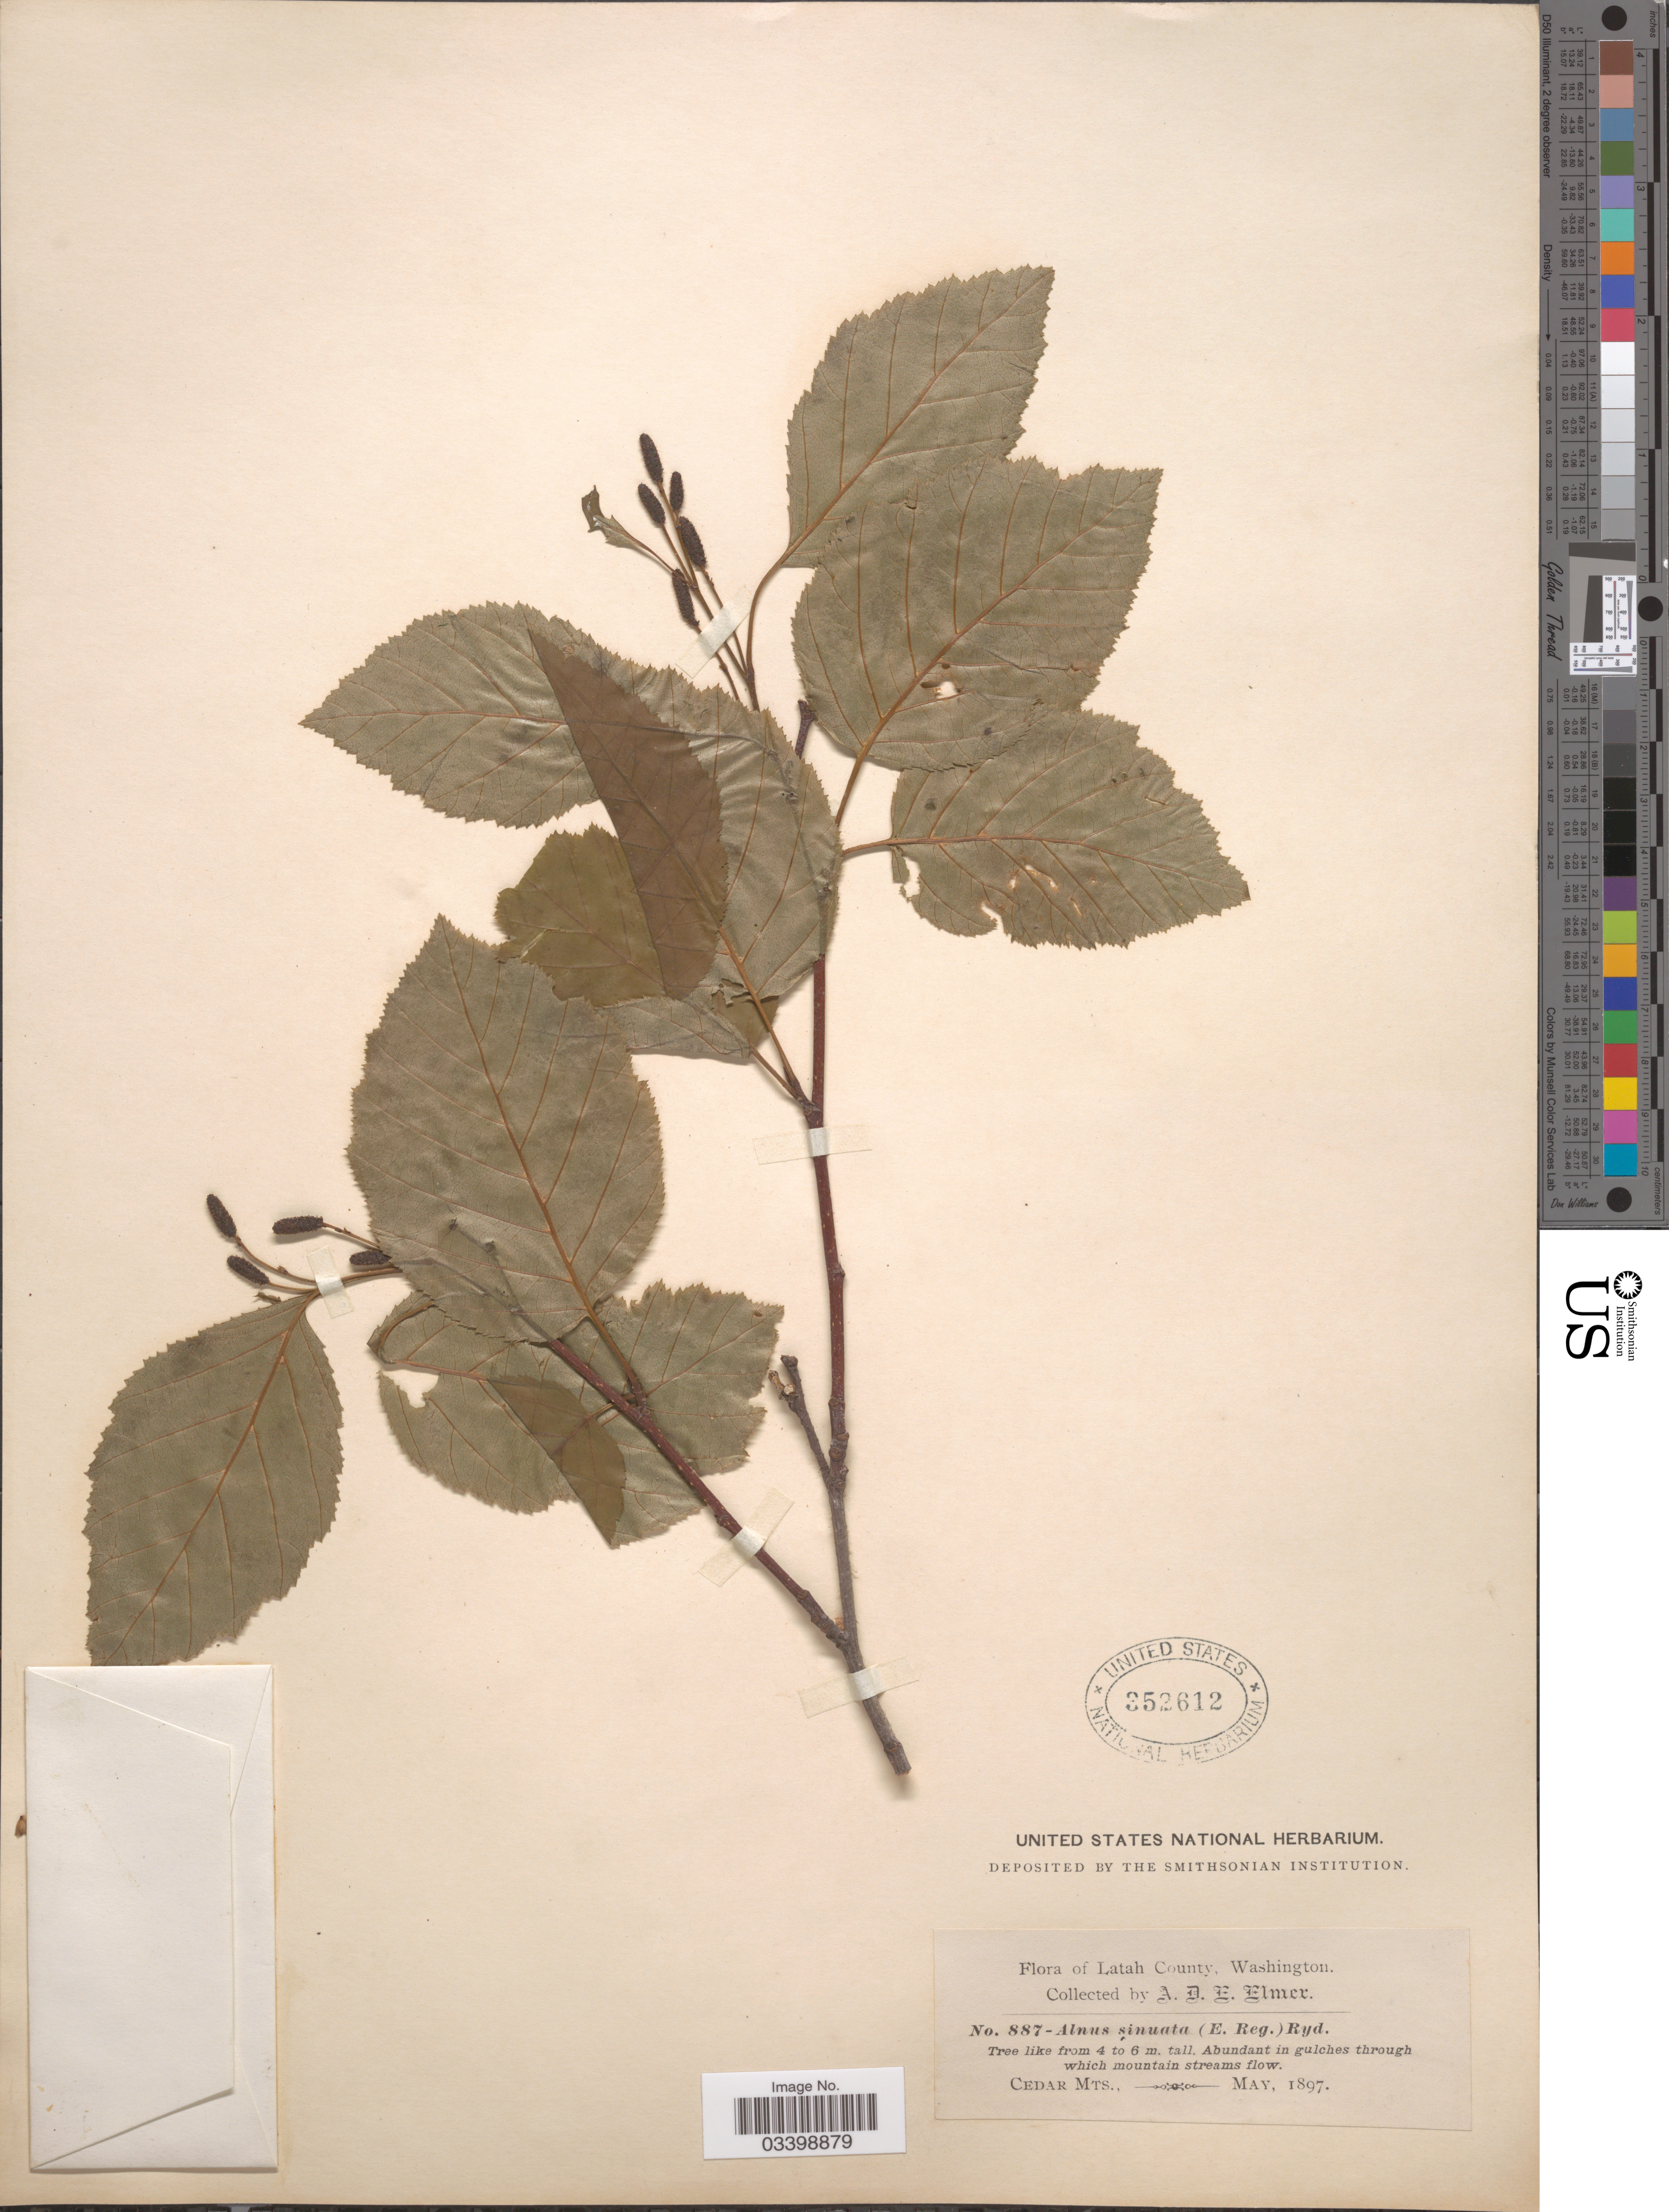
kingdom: Plantae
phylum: Tracheophyta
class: Magnoliopsida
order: Fagales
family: Betulaceae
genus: Alnus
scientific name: Alnus viridis subsp. sinuata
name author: Regel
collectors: A. D. E. Elmer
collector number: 887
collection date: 1897-05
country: United States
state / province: Idaho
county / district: Latah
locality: Cedar Mts.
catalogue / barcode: US 352612